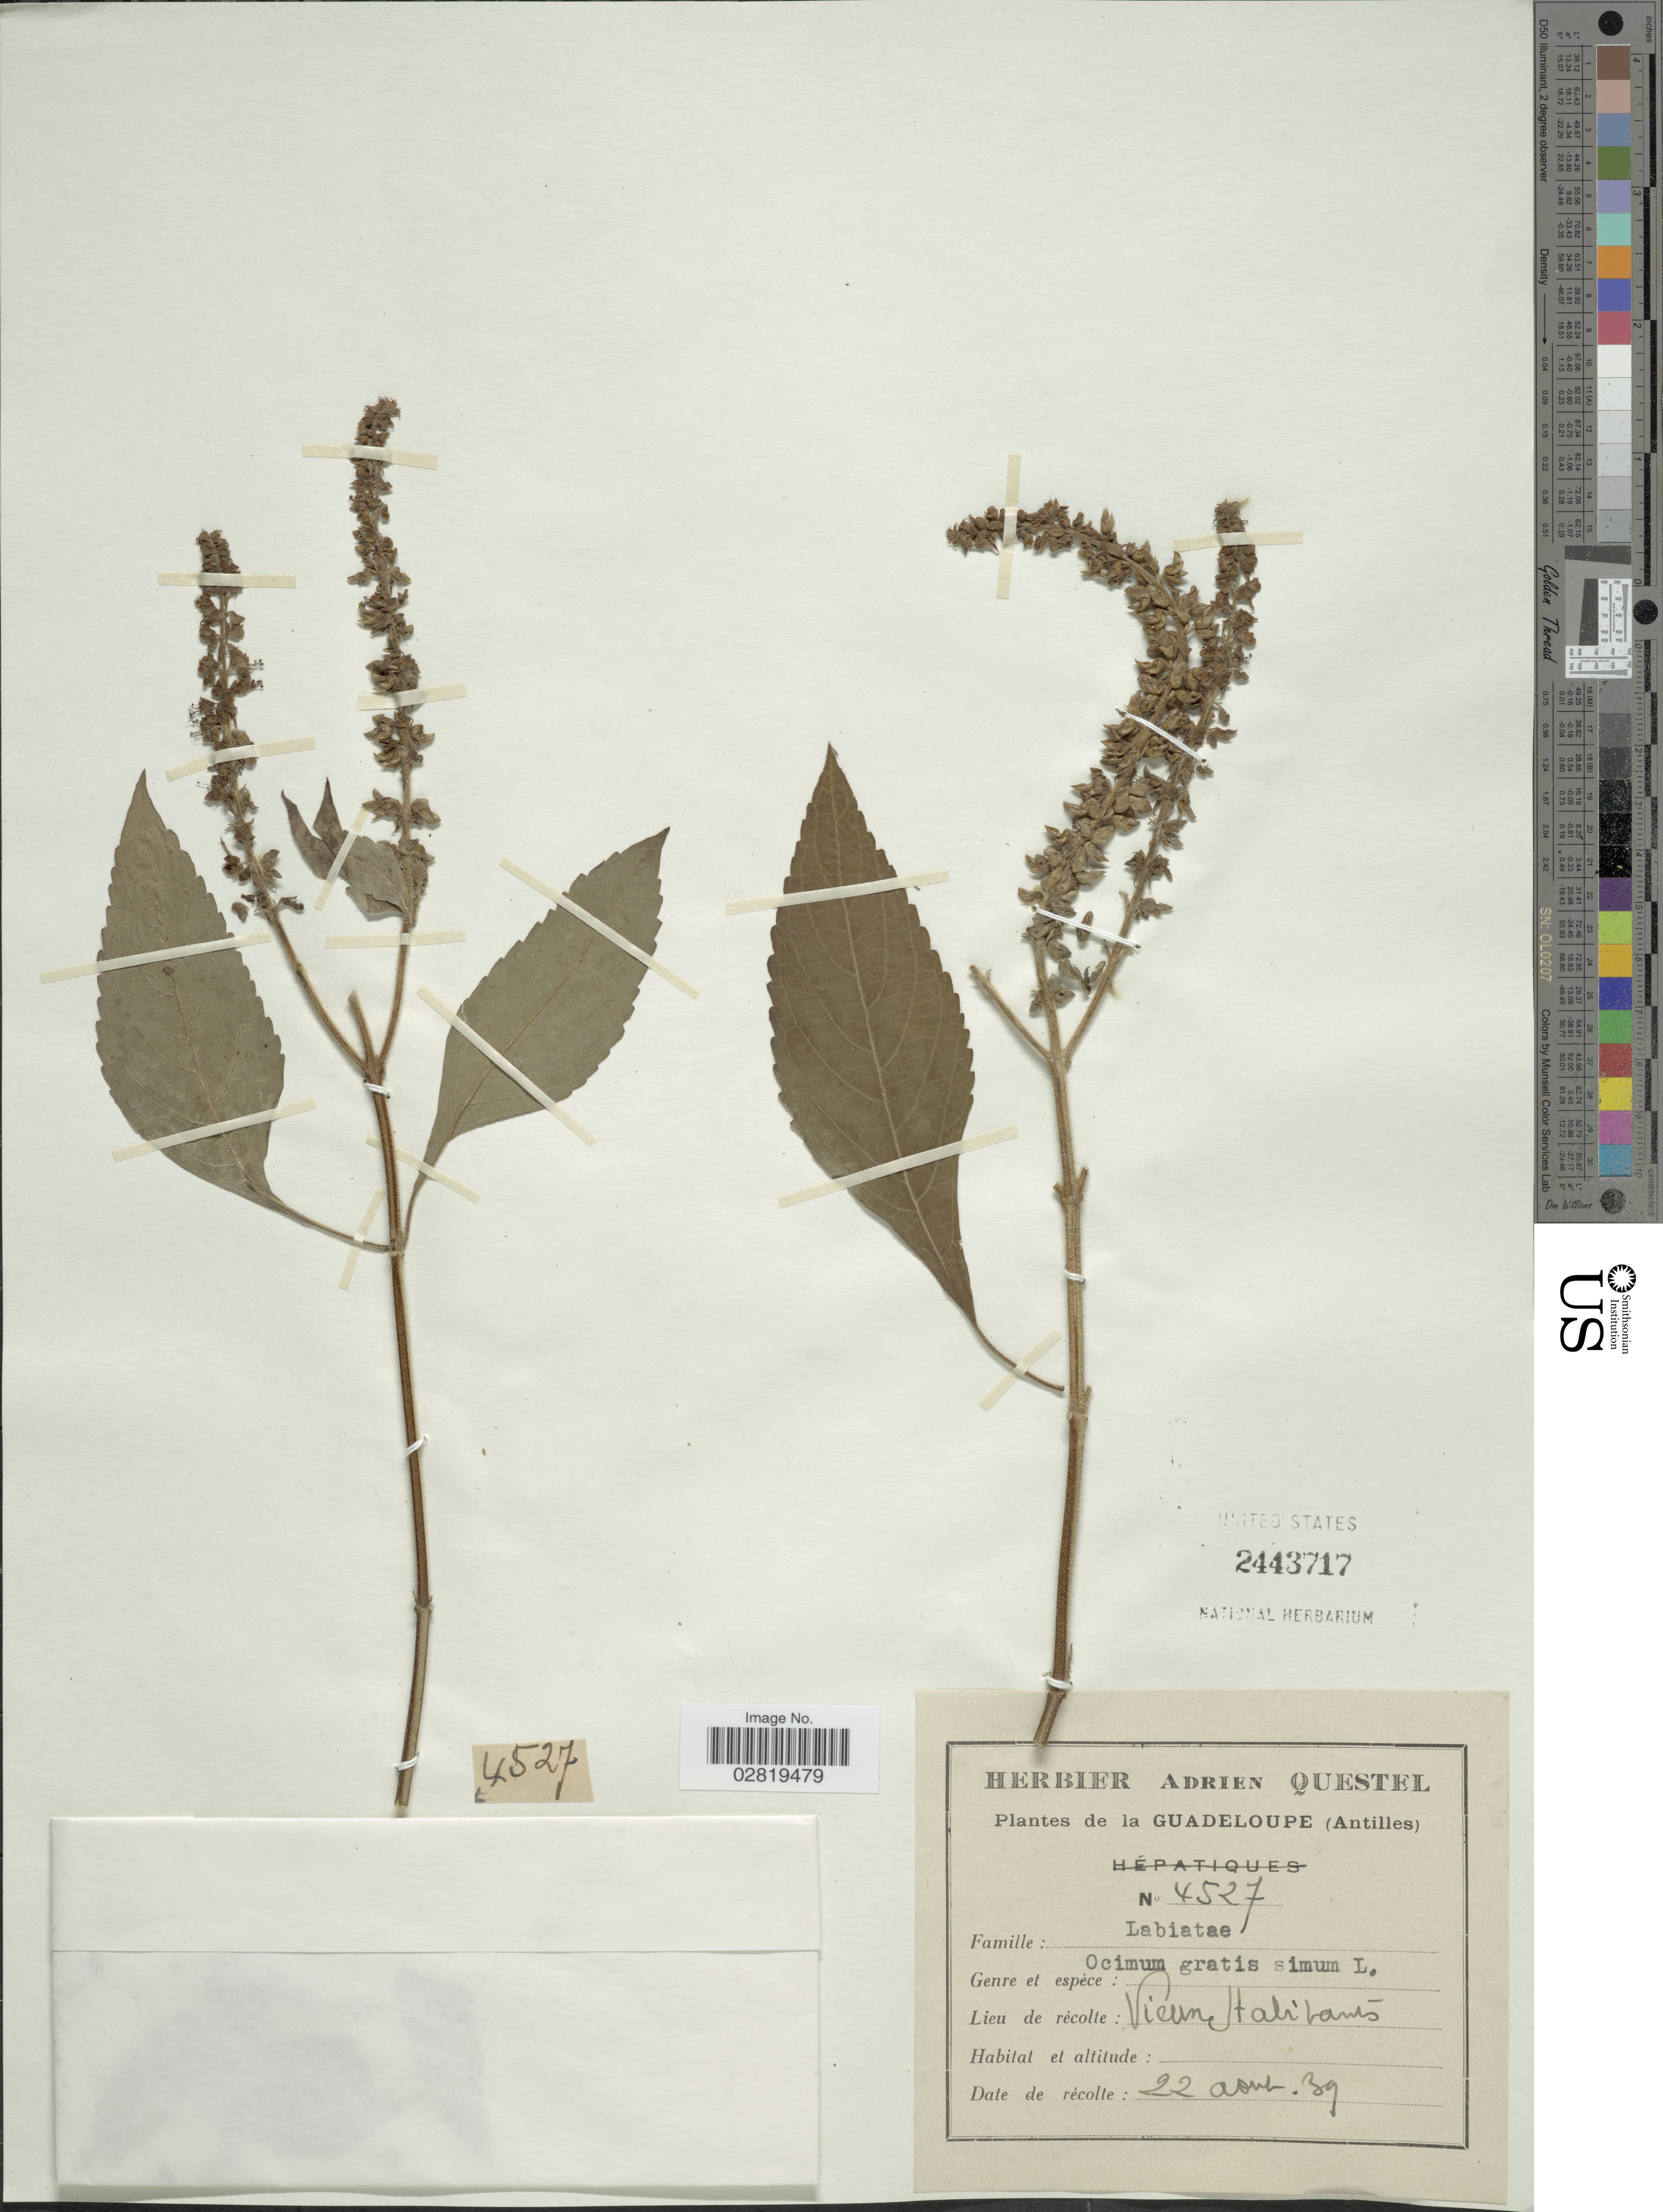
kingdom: Plantae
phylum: Tracheophyta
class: Magnoliopsida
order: Lamiales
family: Lamiaceae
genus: Ocimum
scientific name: Ocimum gratissimum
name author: L.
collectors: ex herb. A. Questal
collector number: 4527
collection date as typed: Transcribed d/m/y: 22/8/39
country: Guadeloupe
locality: Guadeloupe (Antilles)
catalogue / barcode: US 2443717